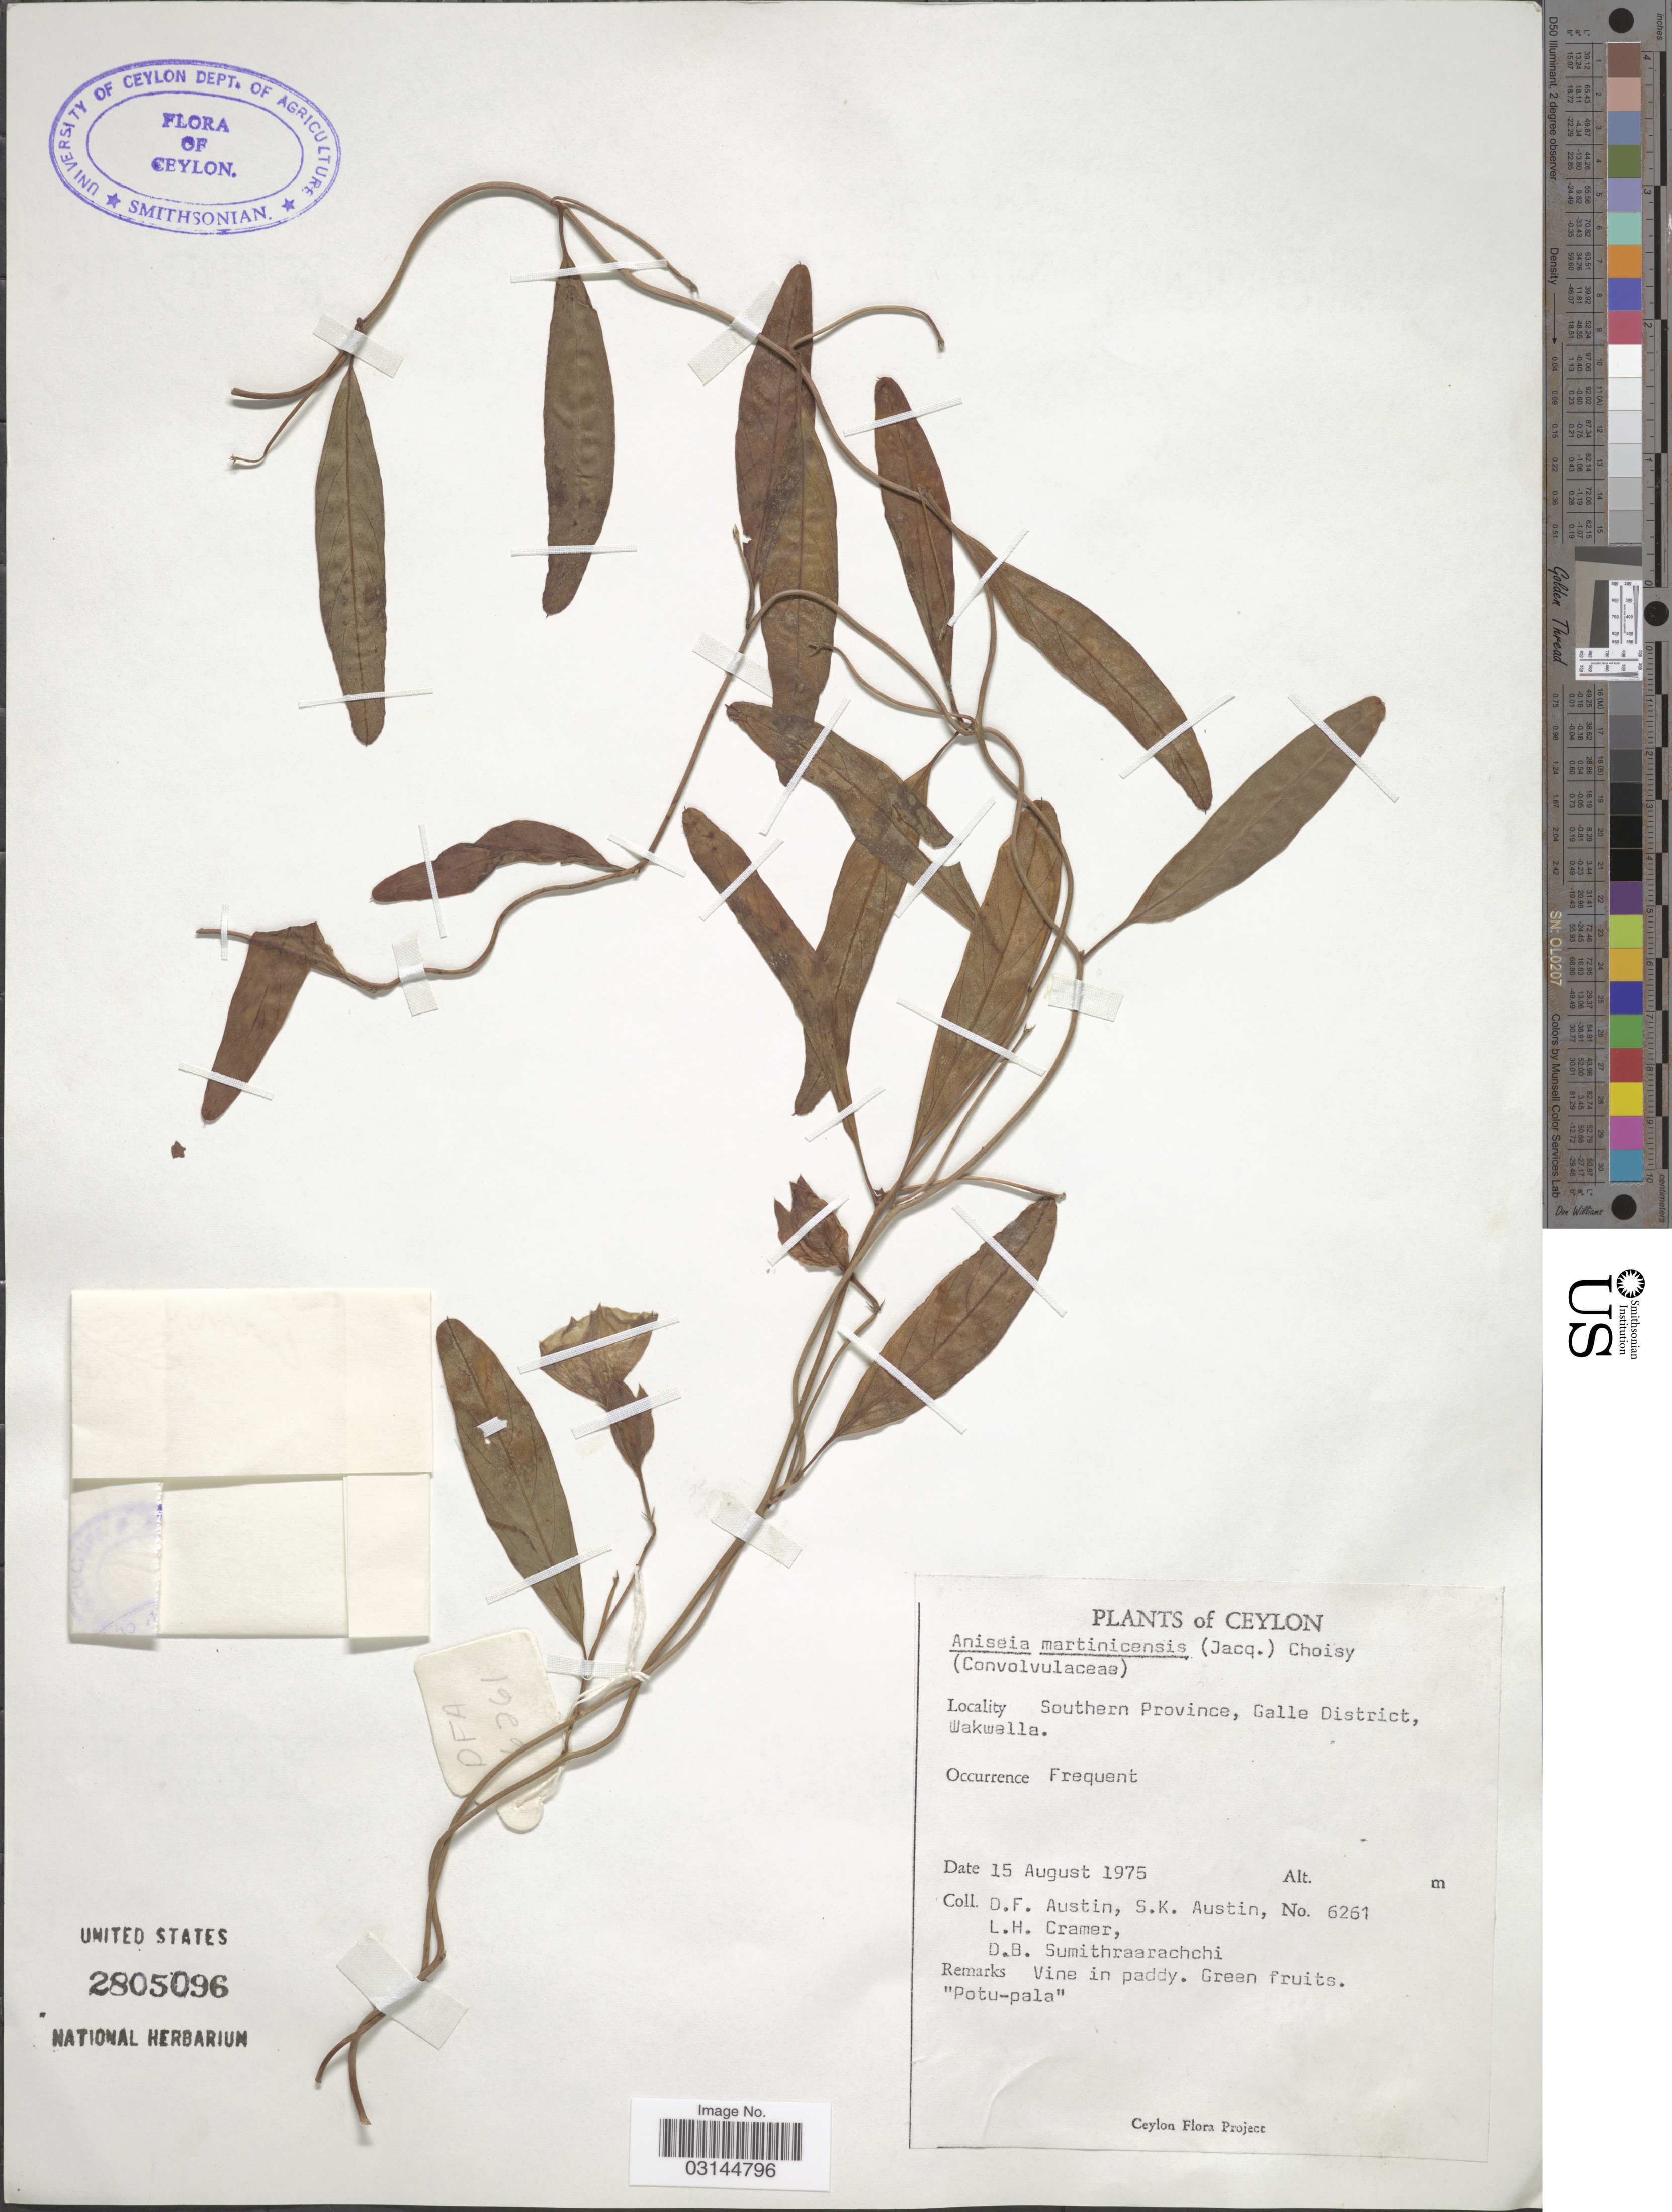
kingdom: Plantae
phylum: Tracheophyta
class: Magnoliopsida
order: Solanales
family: Convolvulaceae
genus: Aniseia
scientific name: Aniseia martinicensis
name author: (Jacq.) Choisy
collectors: D. Austin, S. Austin, L. H. Cramer & D. B. Sumithraarachchi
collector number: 6261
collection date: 1975-08-15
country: Sri Lanka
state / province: Southern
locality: Ceylon, Southern Province, Galle District, Wakwella.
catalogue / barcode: US 2805096